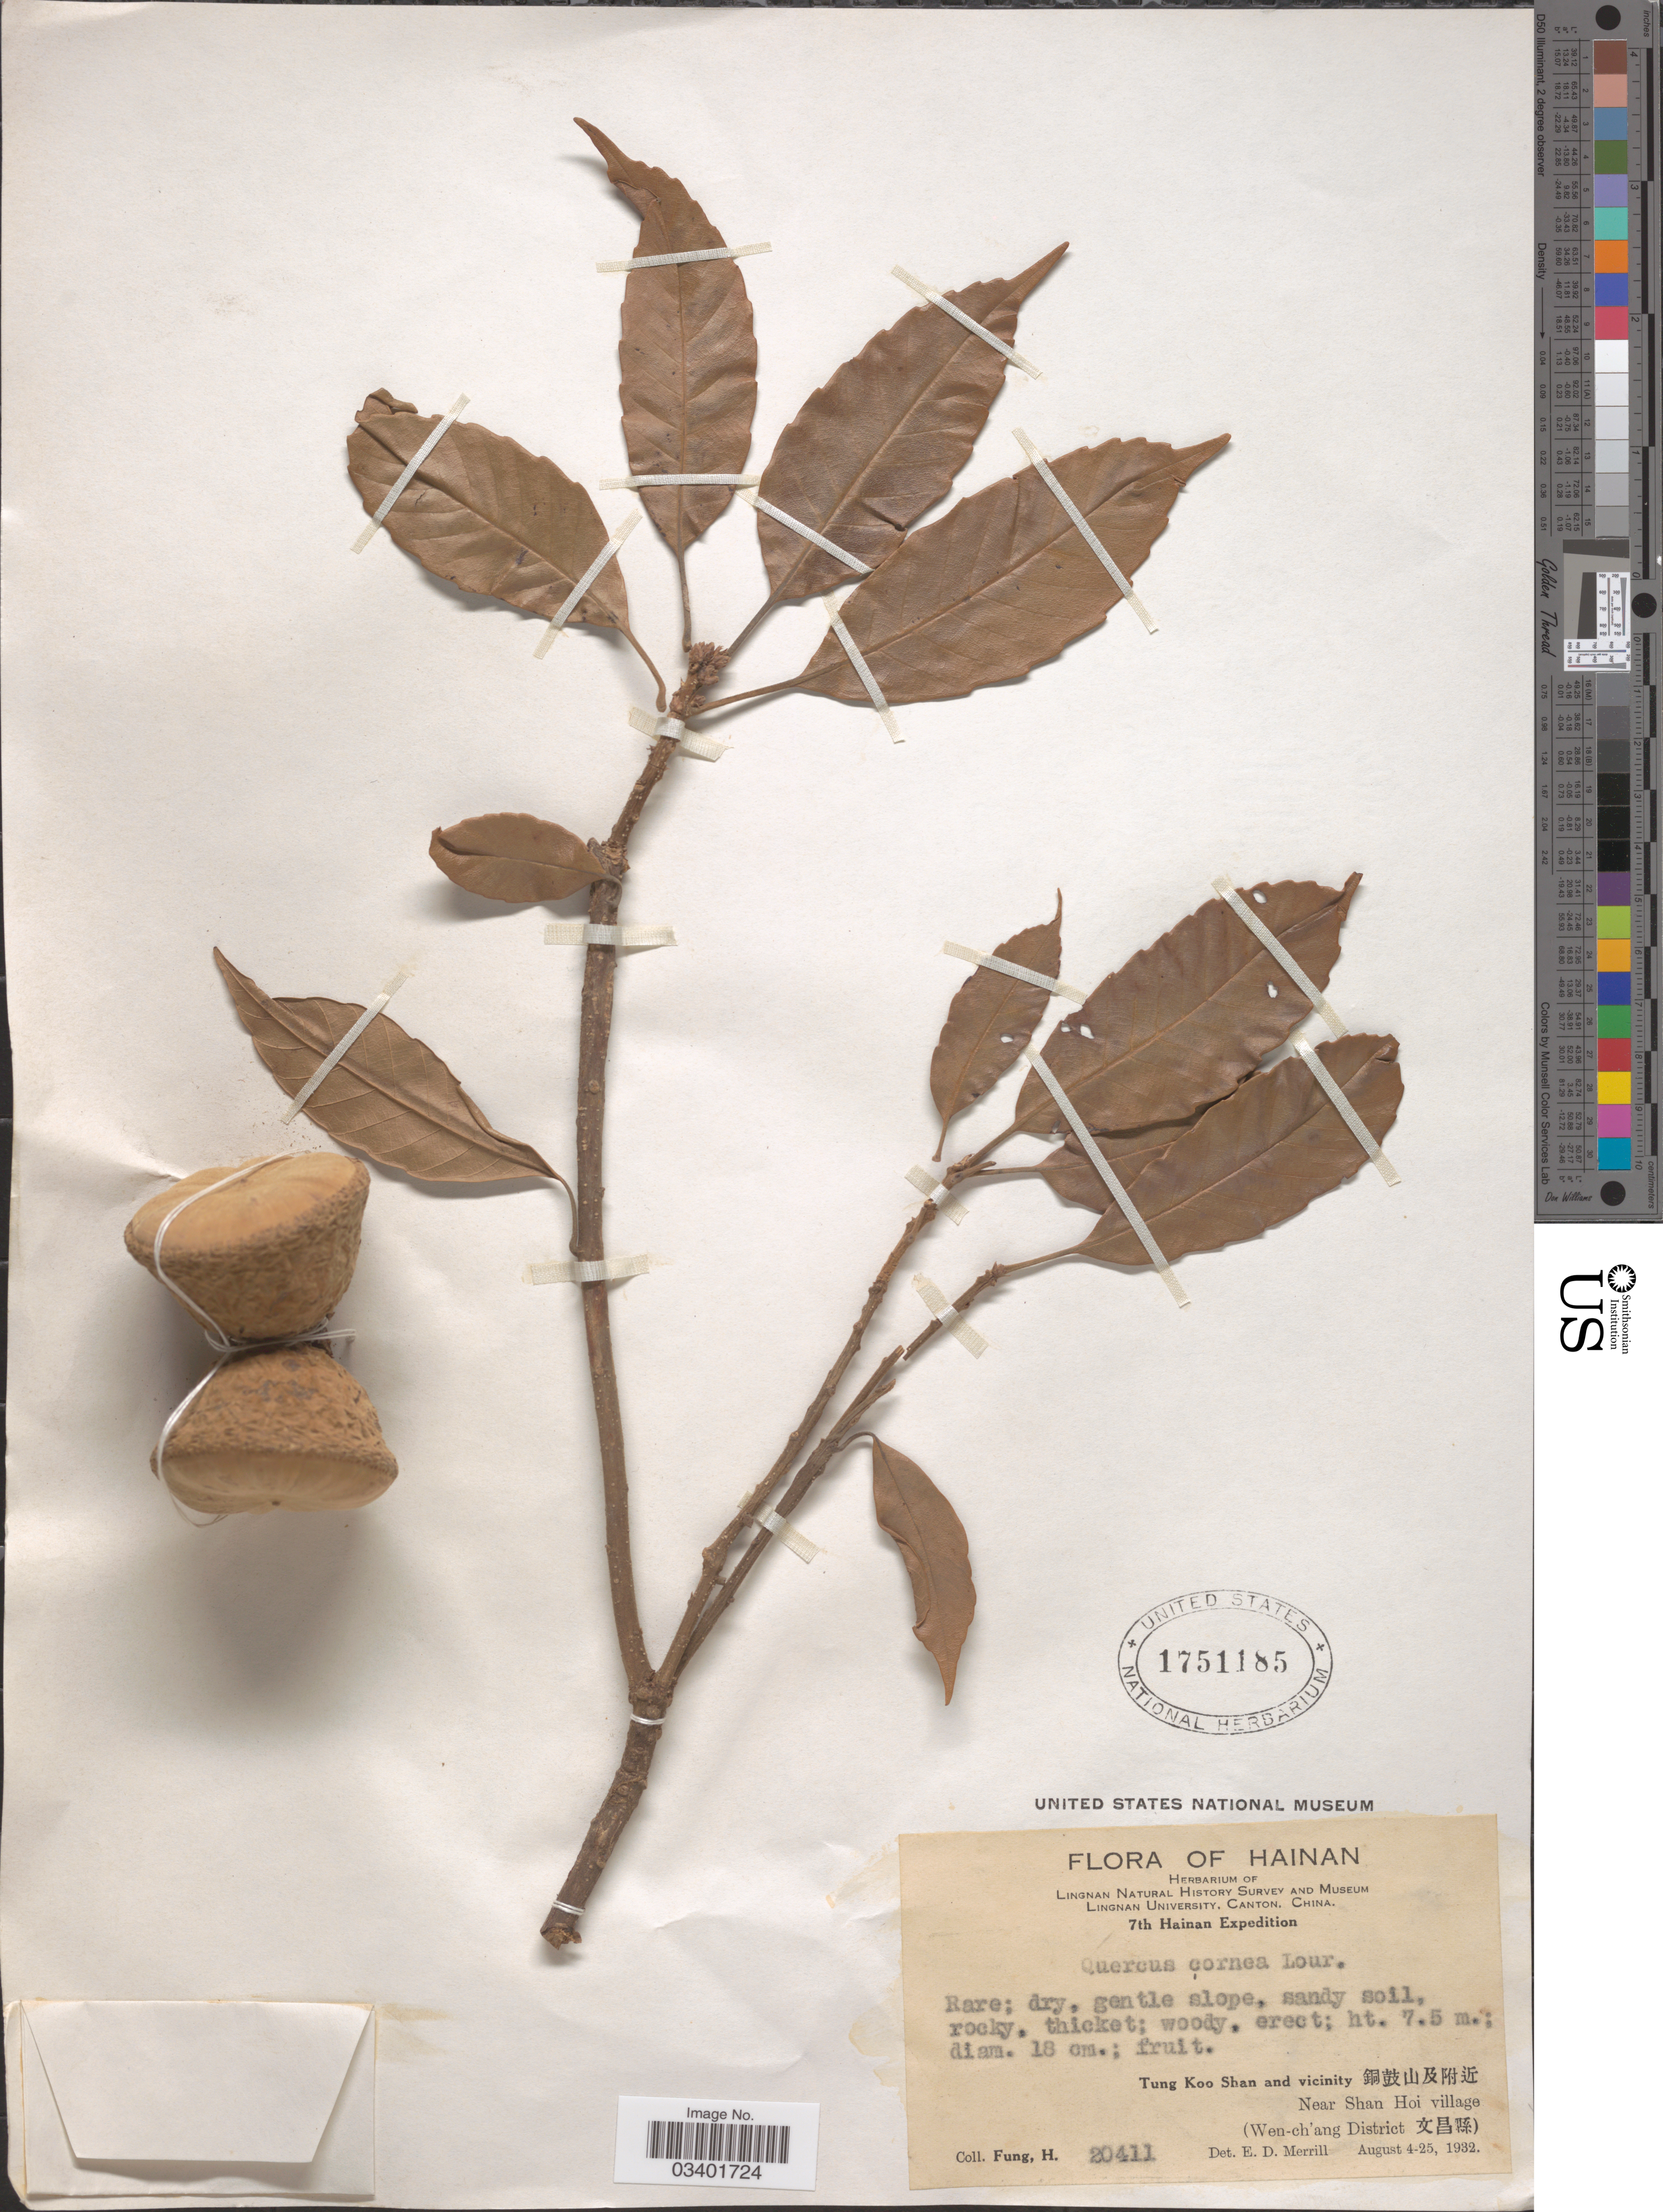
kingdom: Plantae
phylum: Tracheophyta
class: Magnoliopsida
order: Fagales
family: Fagaceae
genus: Lithocarpus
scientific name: Lithocarpus corneus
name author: (Lour.) Rehder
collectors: H. Fung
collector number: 20411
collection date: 1932-08-04/1932-08-25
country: China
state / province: Hainan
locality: Tung Koo Shan and vicinity X, Near Shan Hoi village, (Wen-ch'ang District X).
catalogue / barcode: US 1751185